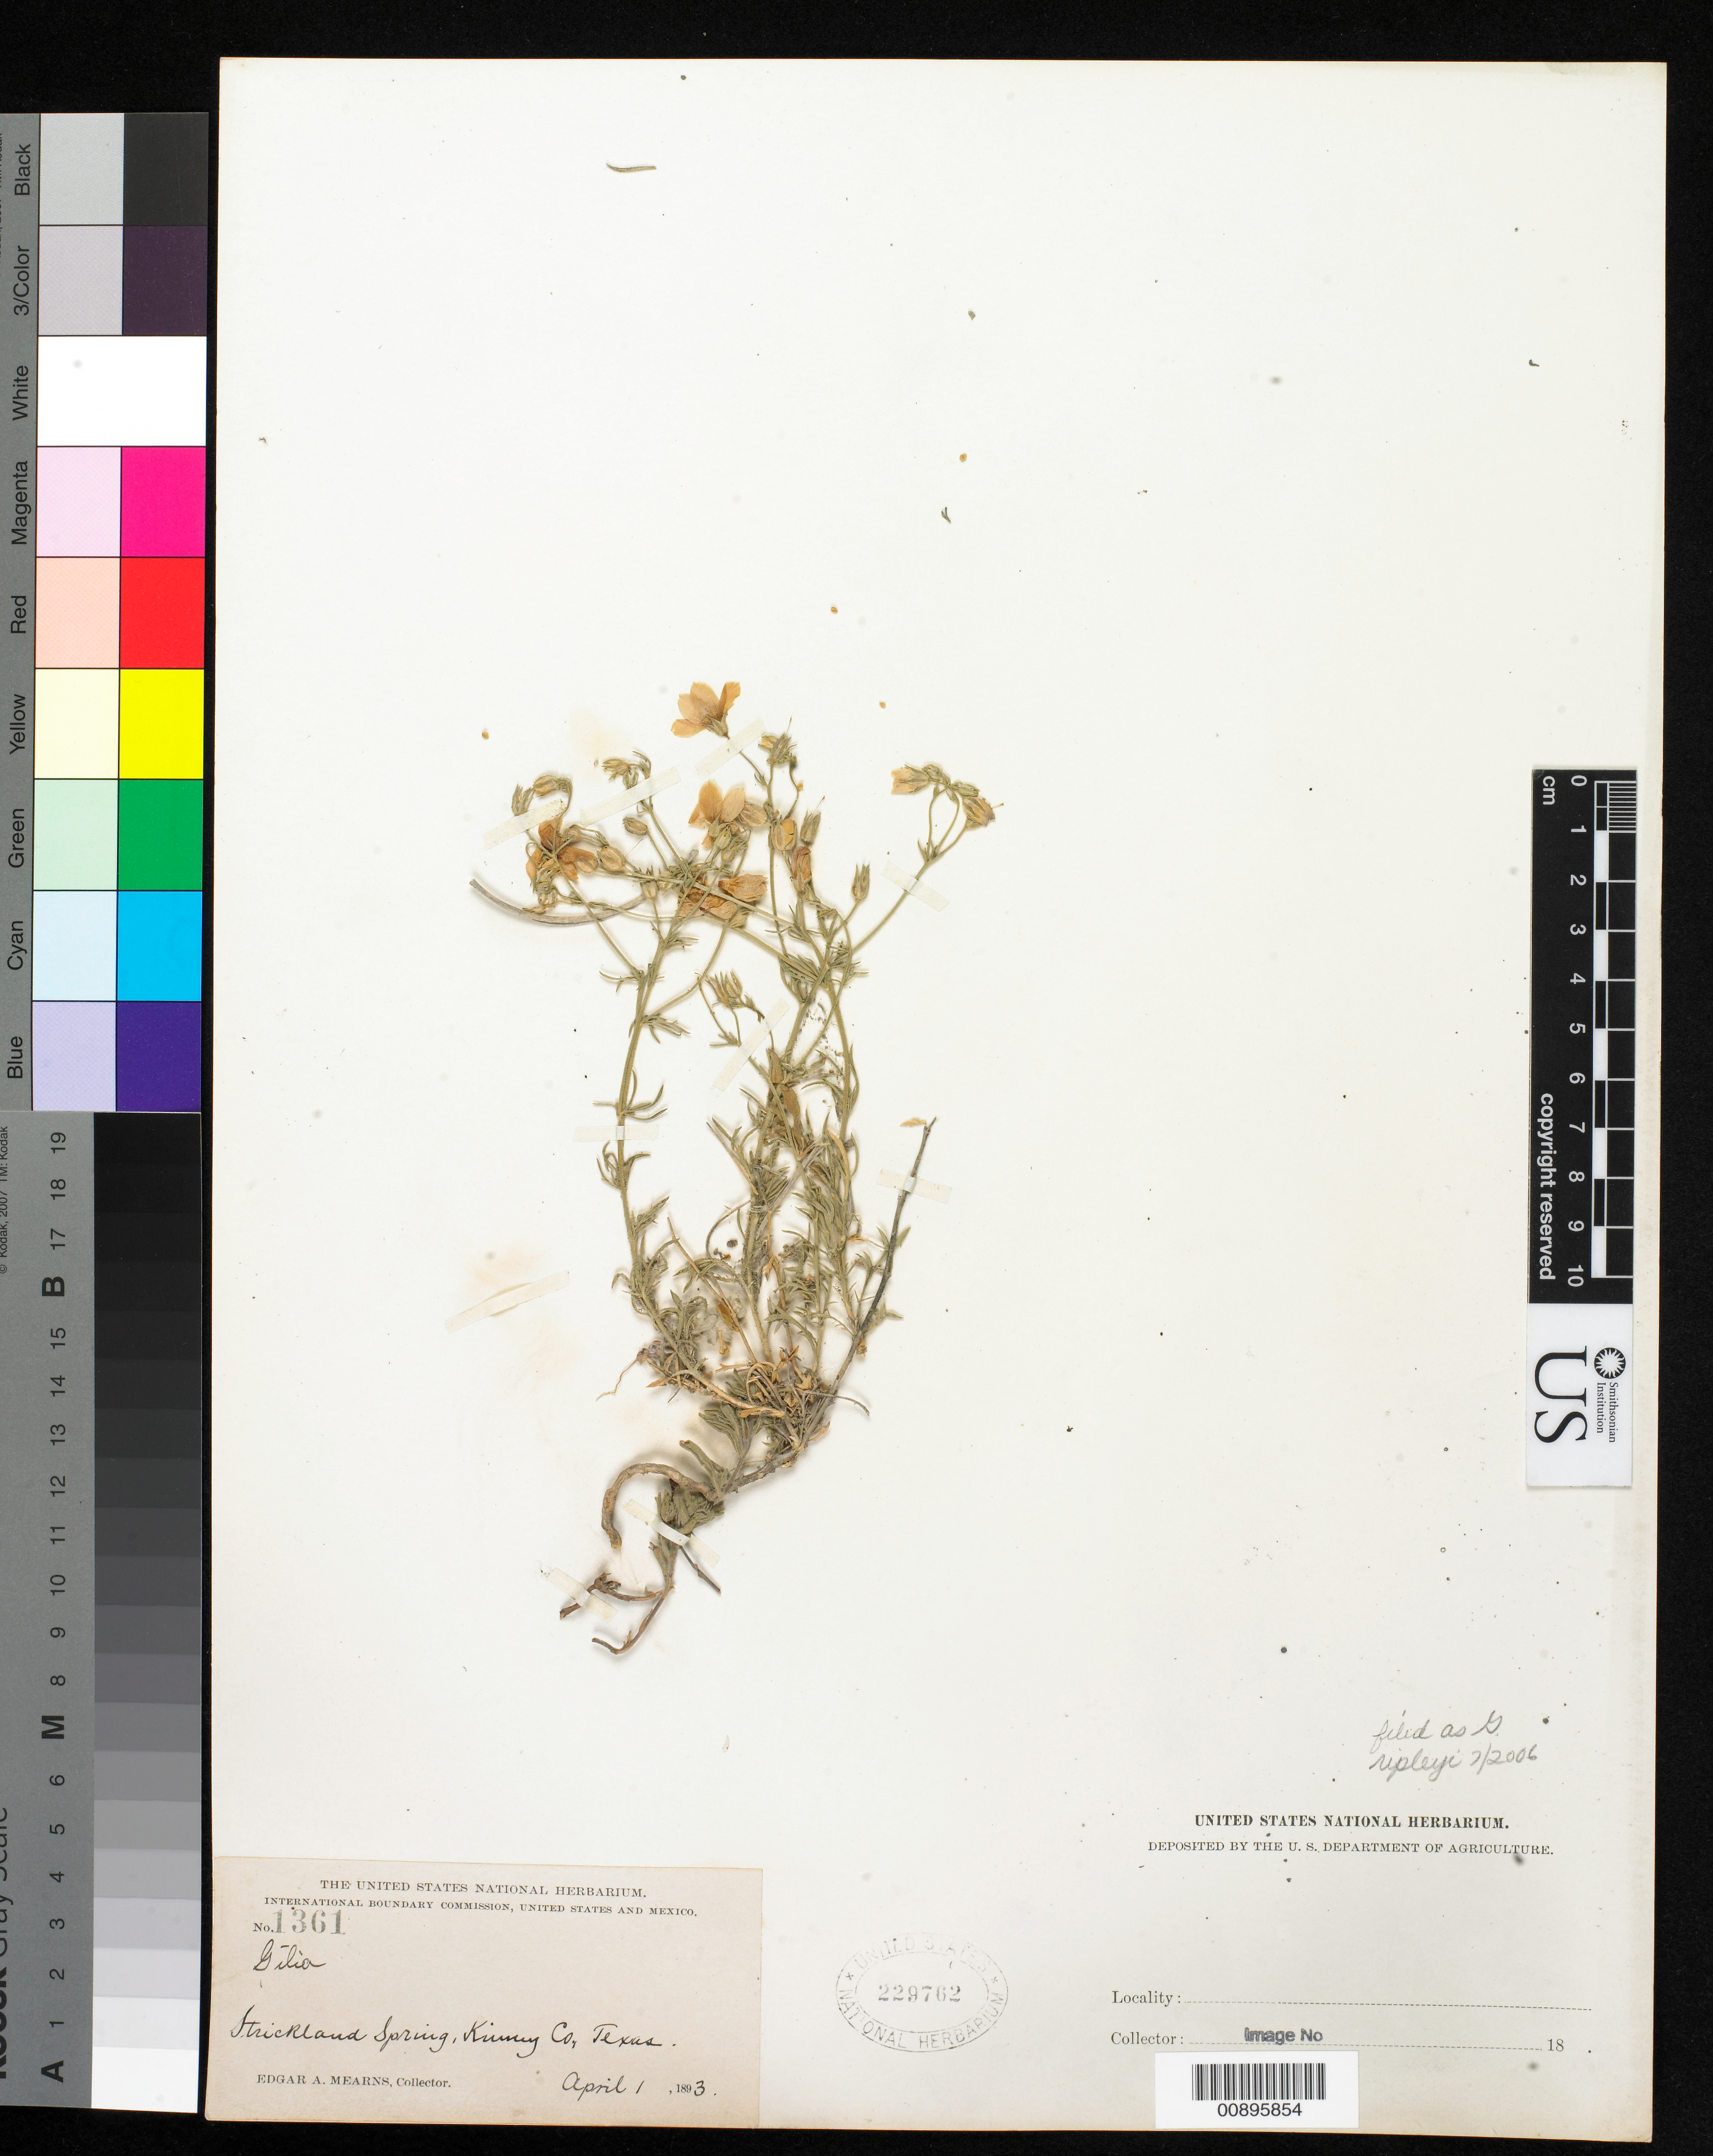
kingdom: Plantae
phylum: Tracheophyta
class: Magnoliopsida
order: Ericales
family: Polemoniaceae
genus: Giliastrum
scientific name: Giliastrum rigidulum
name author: (Benth.) Rydb.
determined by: Strong, Mark T., (BOT), Smithsonian Institution - National Museum of Natural History (UNITED STATES)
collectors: E. A. Mearns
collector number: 1361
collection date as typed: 01 Apr 1893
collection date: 1893-04-01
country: United States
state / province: Texas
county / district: Kinney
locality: Strickland Spring, Kinney County, Texas.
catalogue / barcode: US 229762